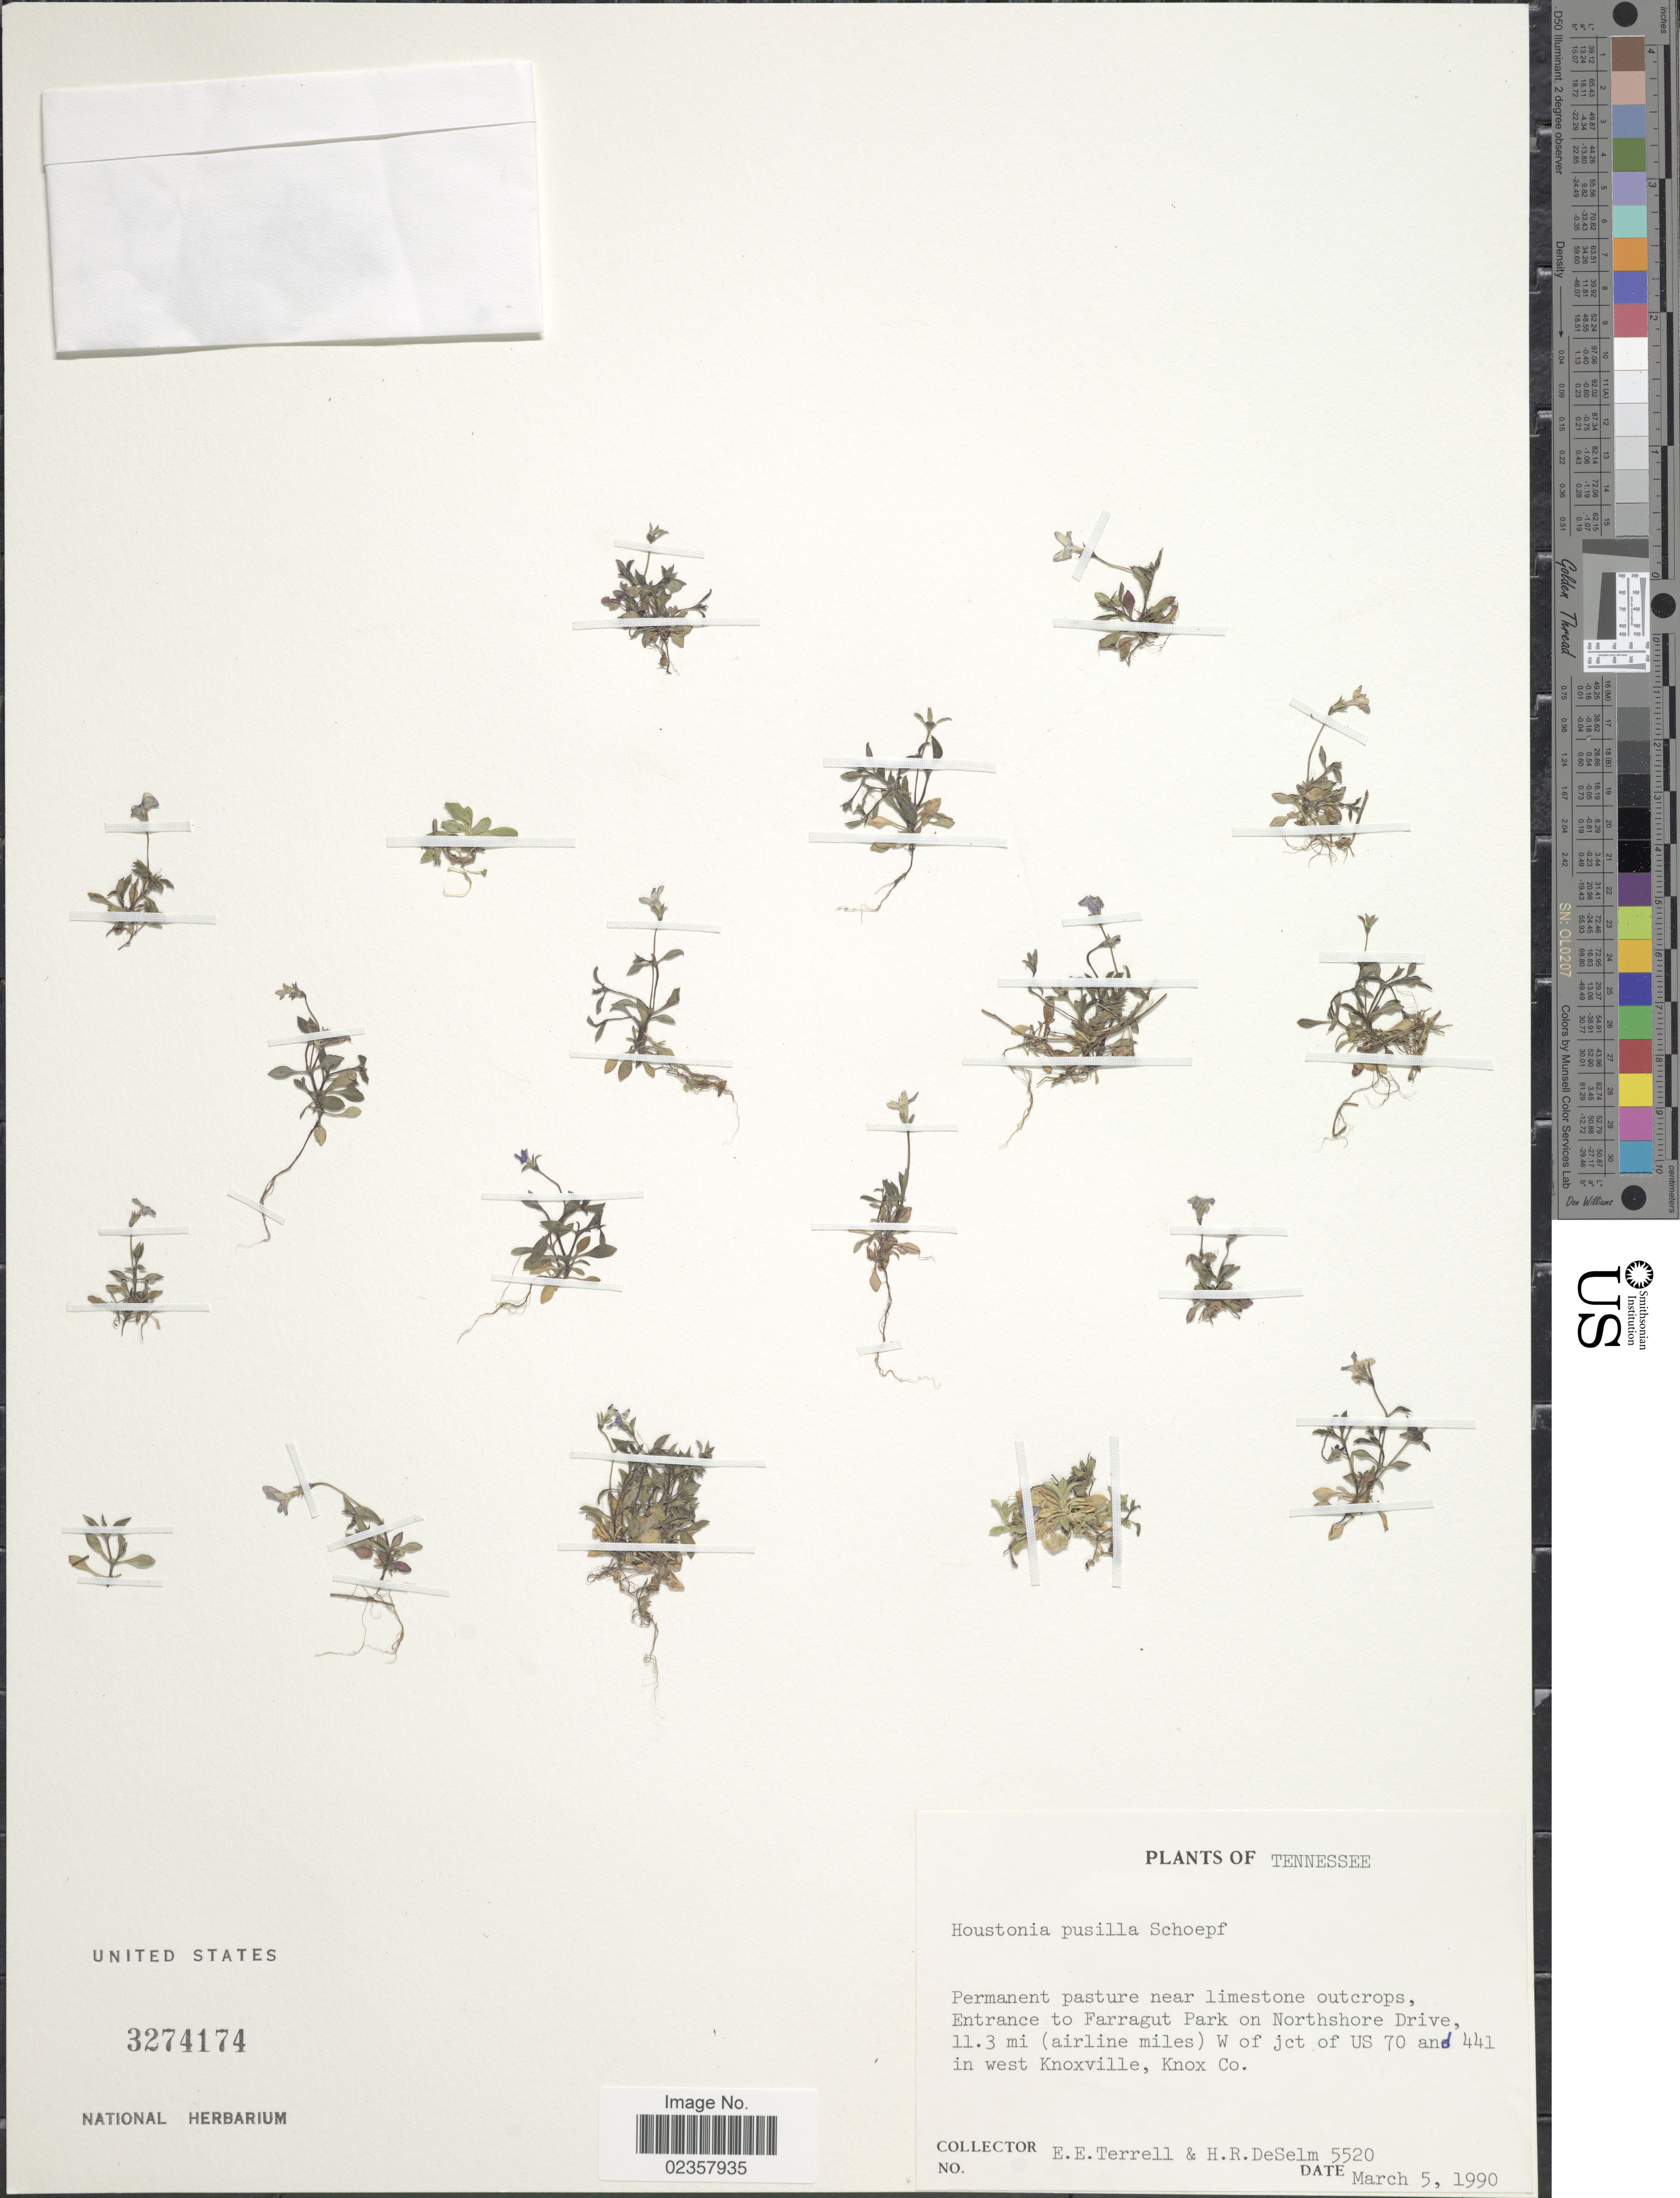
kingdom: Plantae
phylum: Tracheophyta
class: Magnoliopsida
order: Gentianales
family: Rubiaceae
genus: Houstonia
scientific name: Houstonia pusilla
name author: Schoepf.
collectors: E. E. Terrell & H. De Selm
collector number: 5520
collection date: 1990-03-05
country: United States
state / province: Tennessee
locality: Entrance to Farragut Park on Northshore Drive, 11.3 mi (airline miles) W of jct US 70 and 441 in west Knoxville, Knox Co.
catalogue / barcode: US 3274174